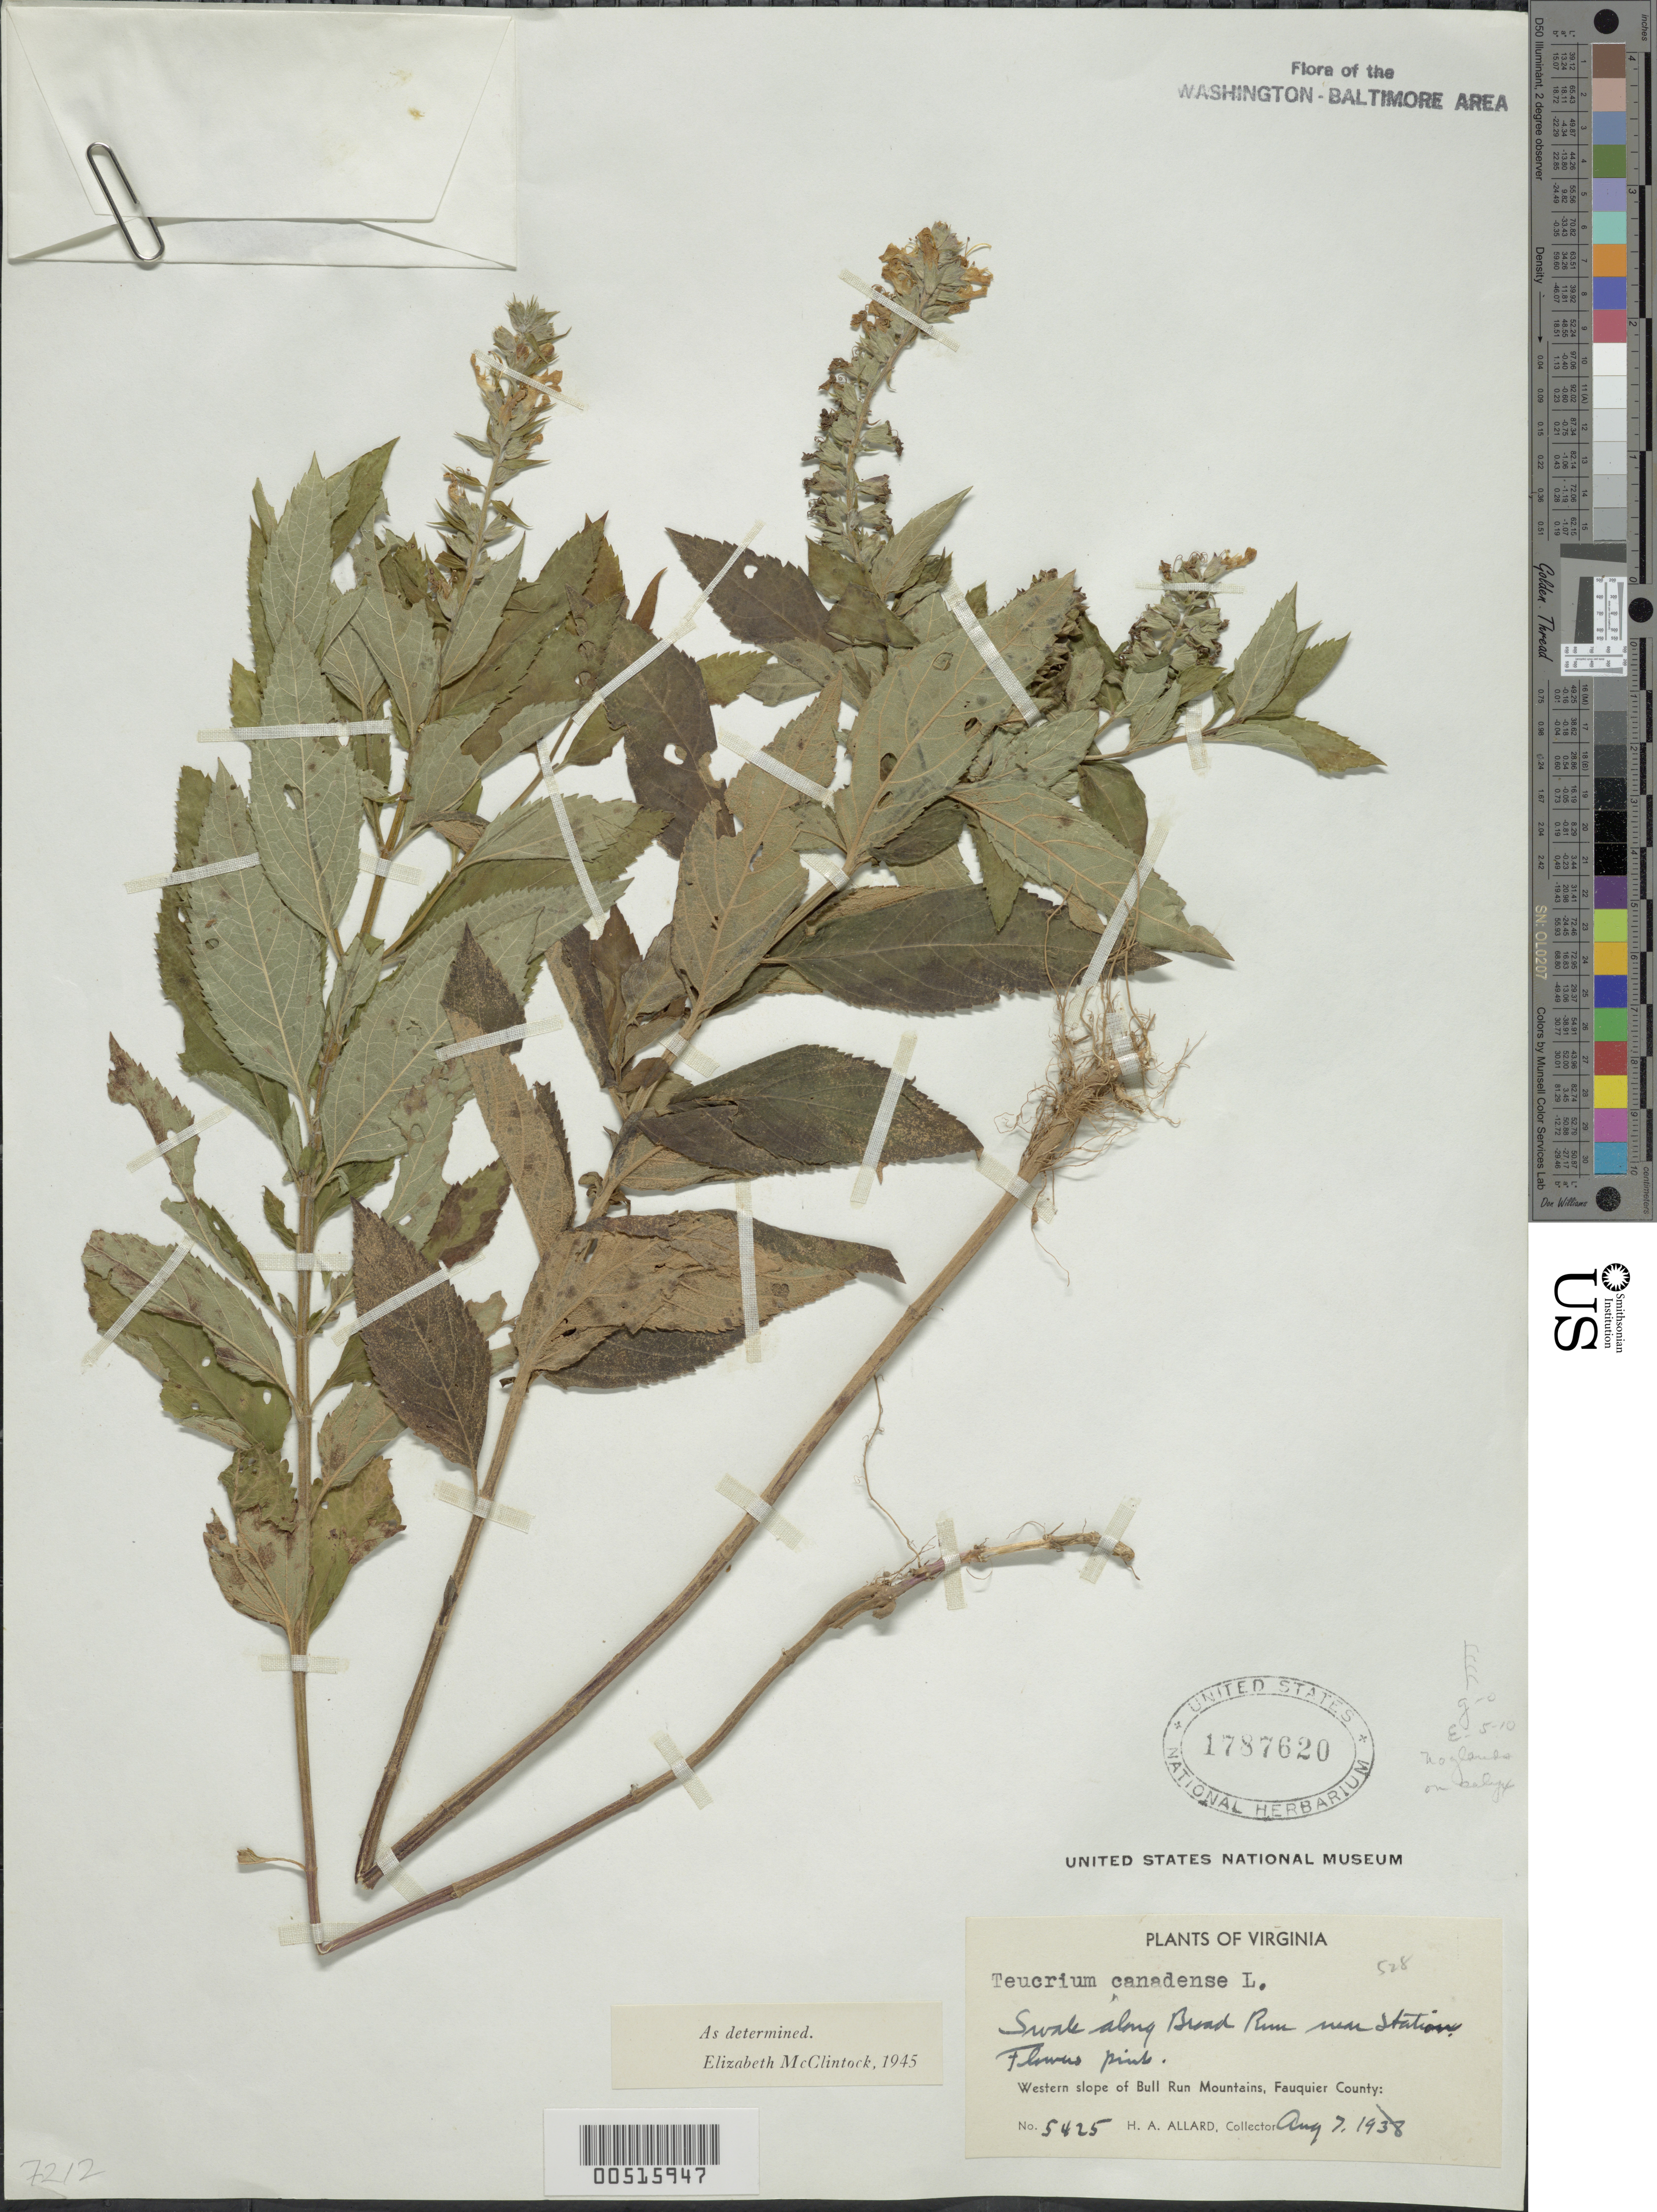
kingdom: Plantae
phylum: Tracheophyta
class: Magnoliopsida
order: Lamiales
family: Lamiaceae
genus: Teucrium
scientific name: Teucrium canadense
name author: L.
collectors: H. A. Allard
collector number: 5425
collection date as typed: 07 Aug 1938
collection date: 1938-08-07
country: United States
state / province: Virginia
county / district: Fauquier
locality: Along Broad Run near station, W slope of Bull Run Mts. Bull Run Mts.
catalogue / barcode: US 1787620